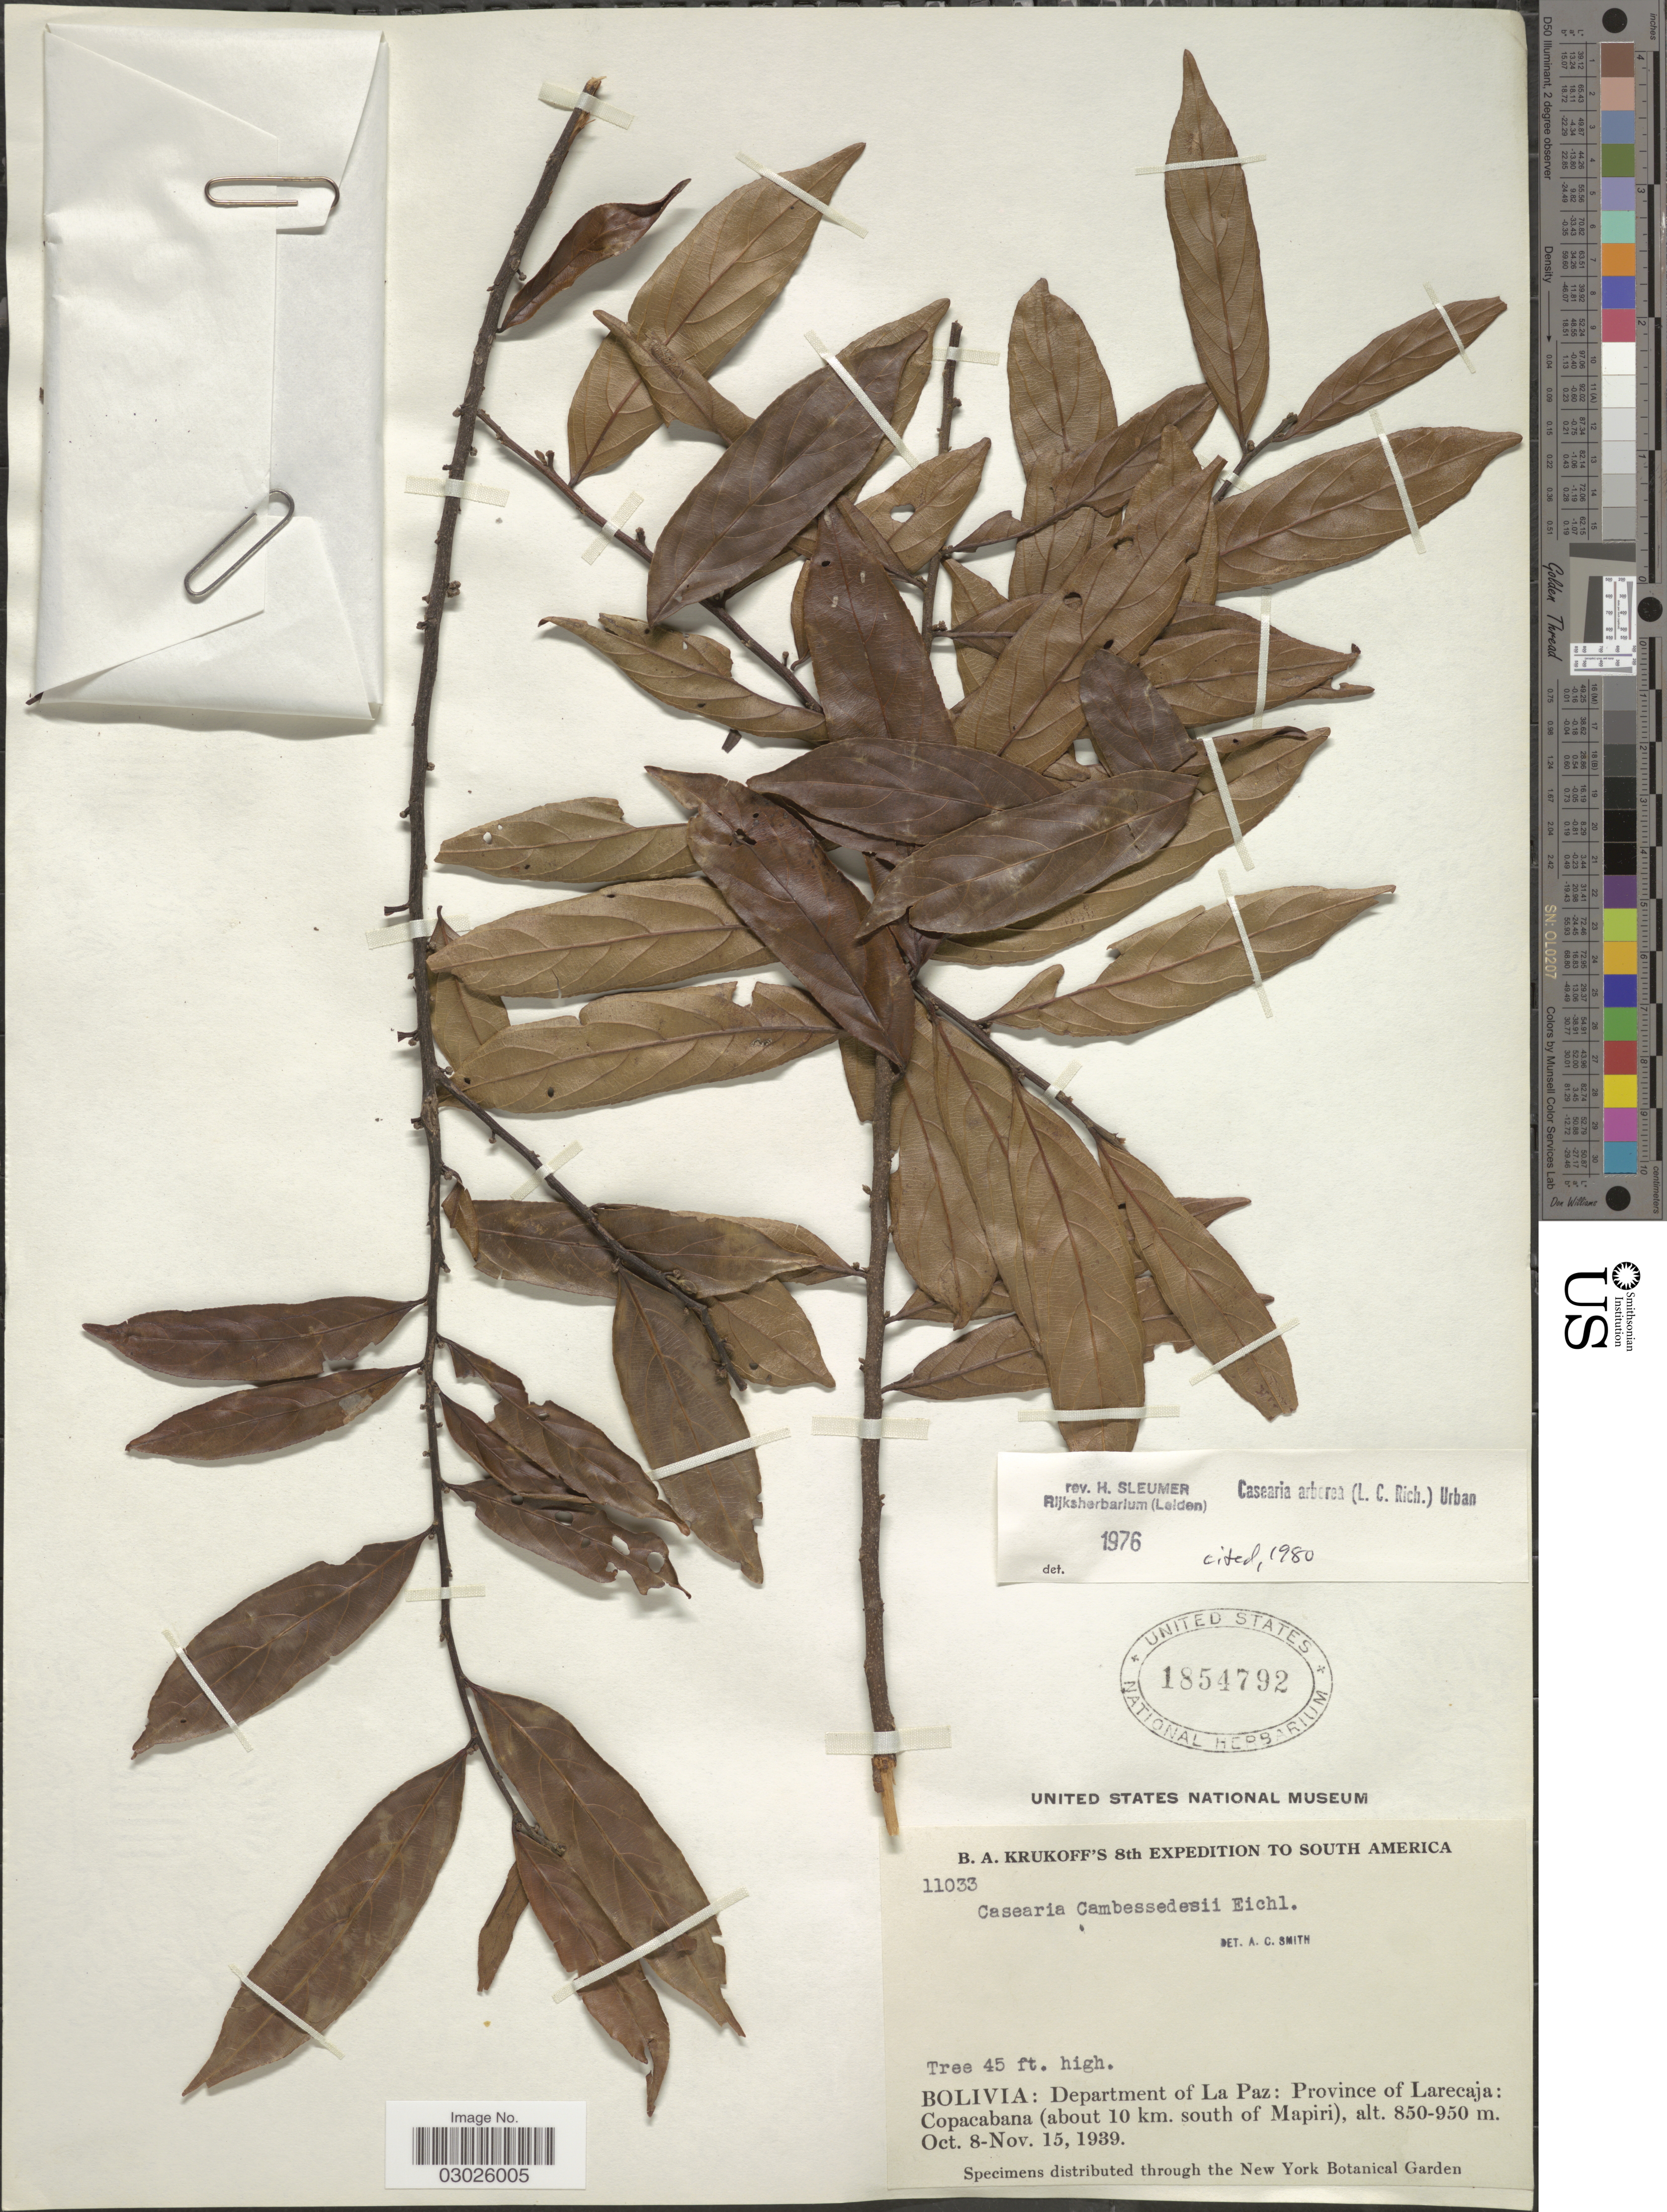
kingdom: Plantae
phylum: Tracheophyta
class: Magnoliopsida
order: Malpighiales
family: Salicaceae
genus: Casearia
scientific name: Casearia arborea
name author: (Rich.) Urb.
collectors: B. A. Krukoff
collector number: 11033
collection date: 1939-10-08/1939-11-15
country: Bolivia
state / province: La Paz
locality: Department of La Paz: Province of Larecaja: Copacabana (about 10 km. south of Mapiri).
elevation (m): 850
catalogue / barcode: US 1854792